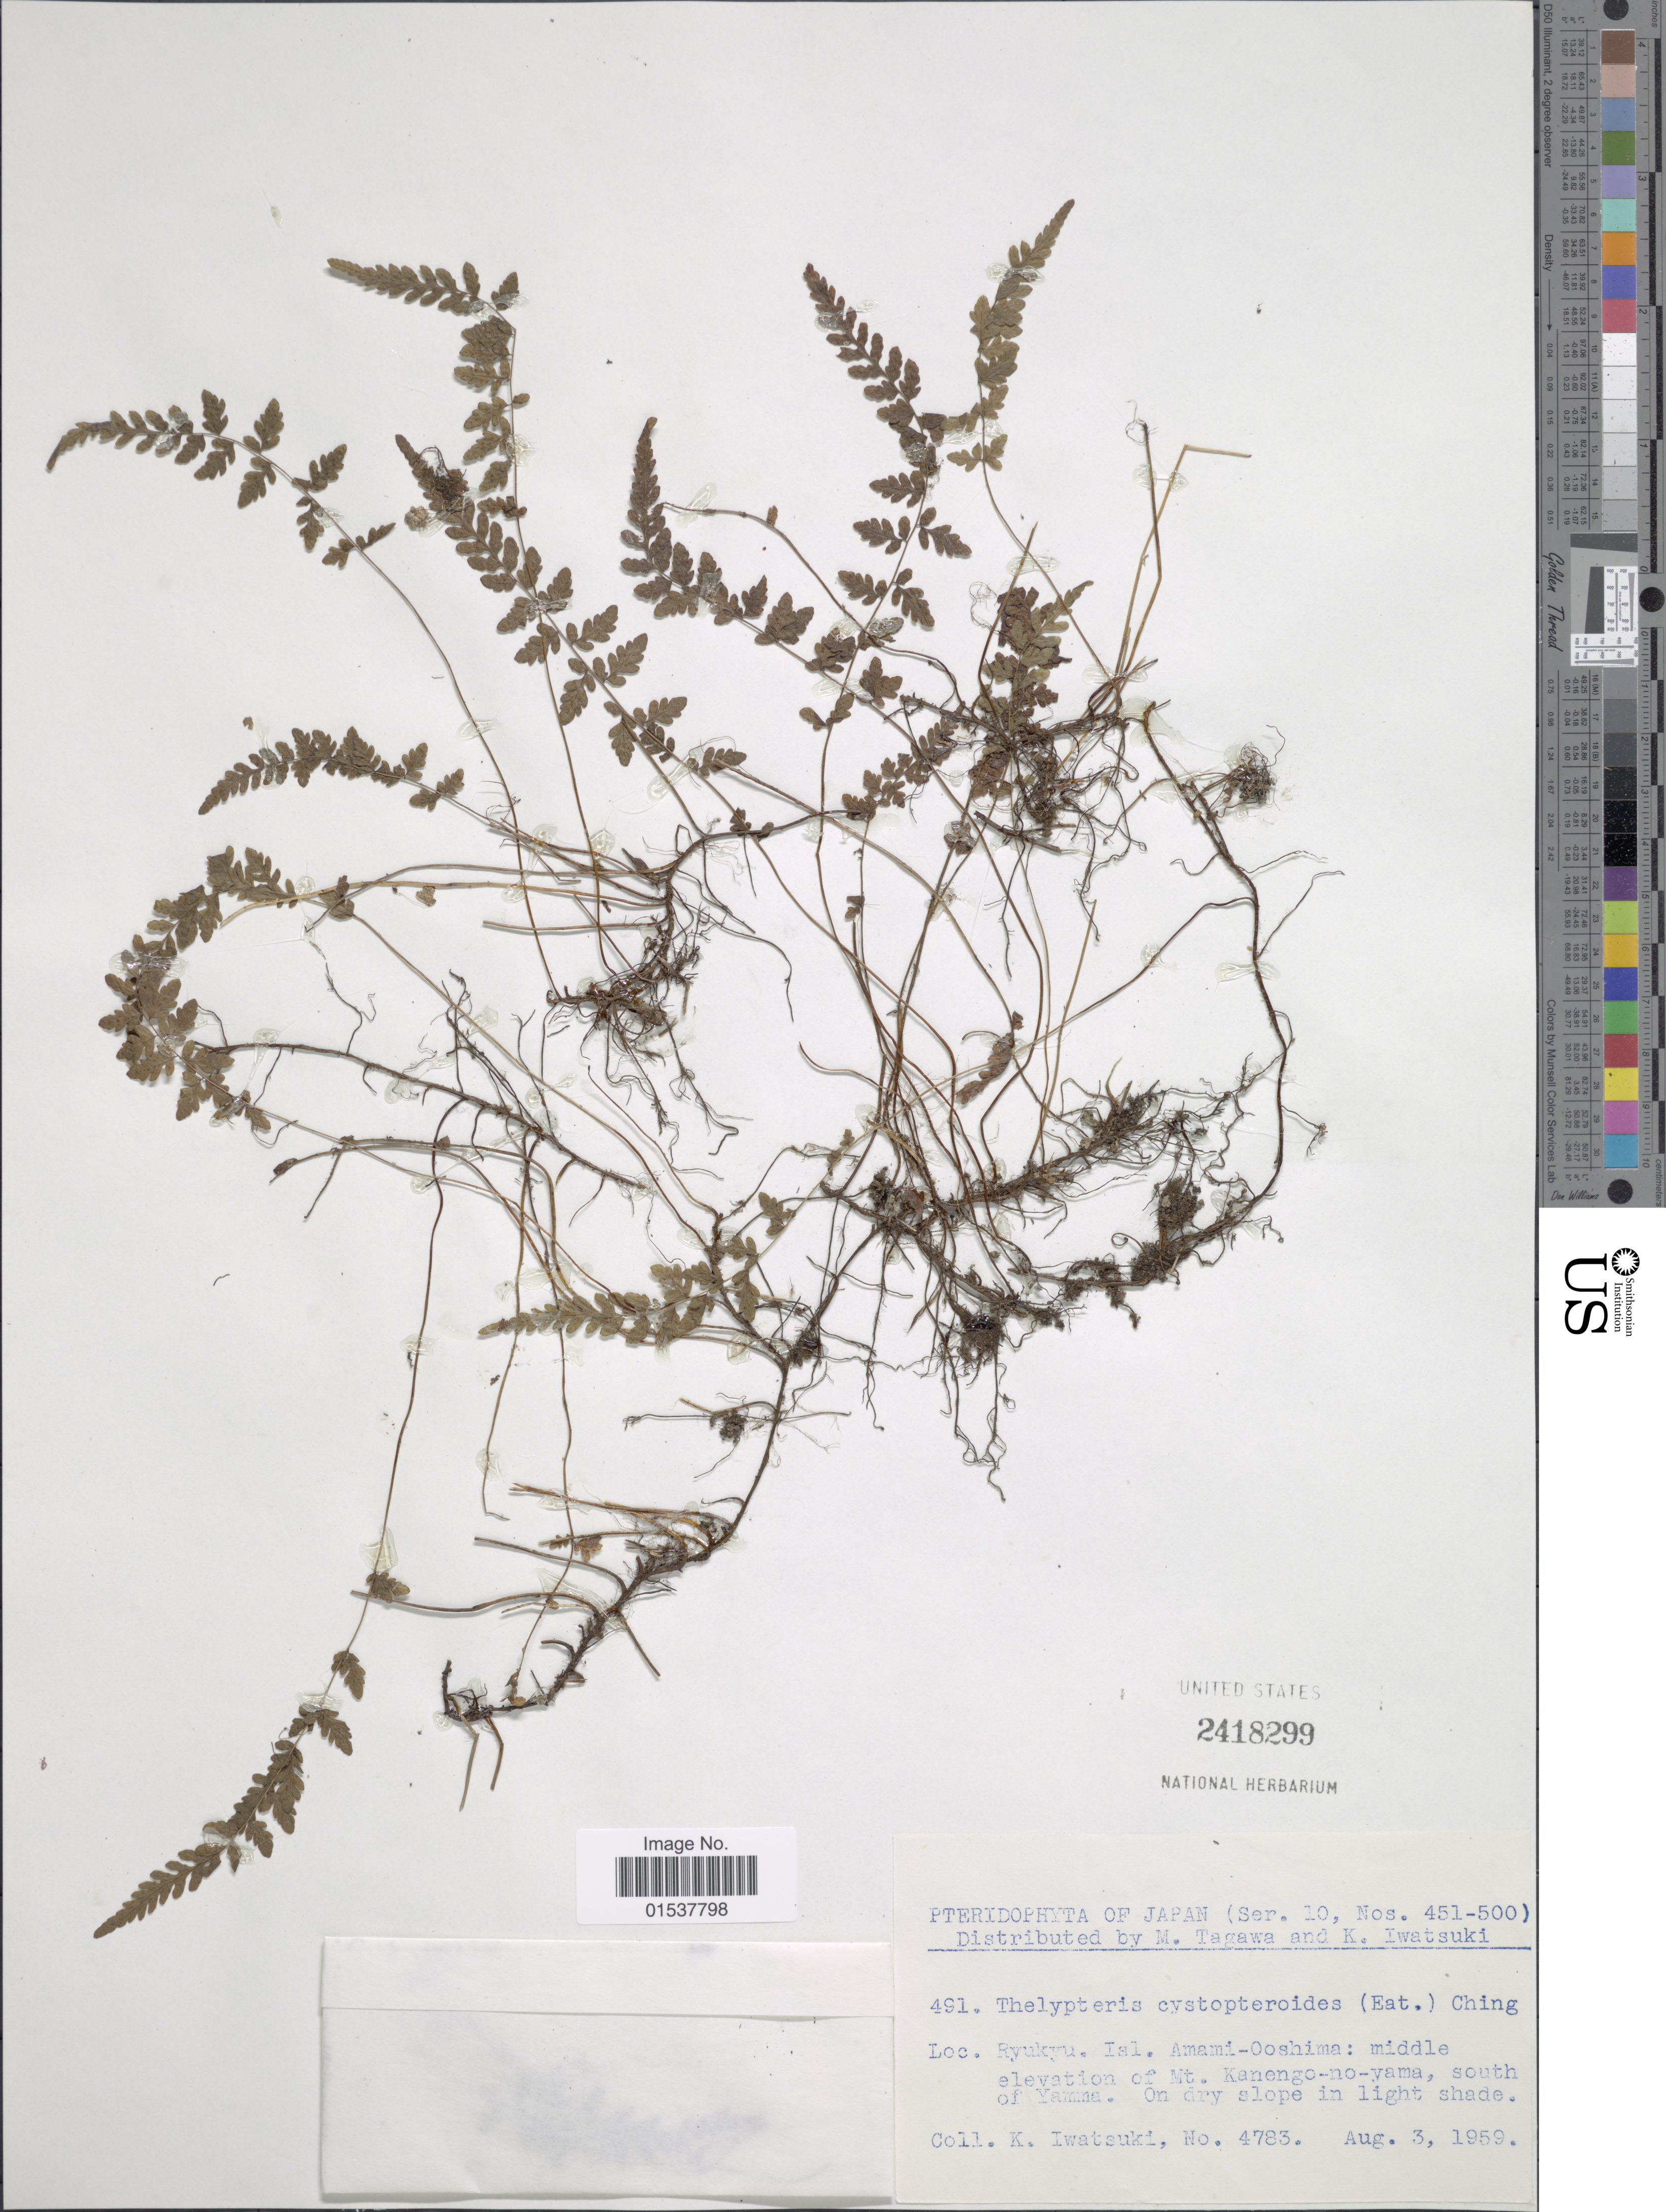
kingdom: Plantae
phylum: Tracheophyta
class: Polypodiopsida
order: Polypodiales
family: Thelypteridaceae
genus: Parathelypteris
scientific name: Parathelypteris cystoperoides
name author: (D.C. Eaton) Ching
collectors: K. Iwatsuki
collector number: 4783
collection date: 1959-08-03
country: Japan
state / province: Okinawa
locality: Ryukyu. Isl. Amami-Ooshima: middle elevation of Mt. Kanengo-no-yama, south of Yamma, on dry slope in light shade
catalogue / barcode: US 2418299